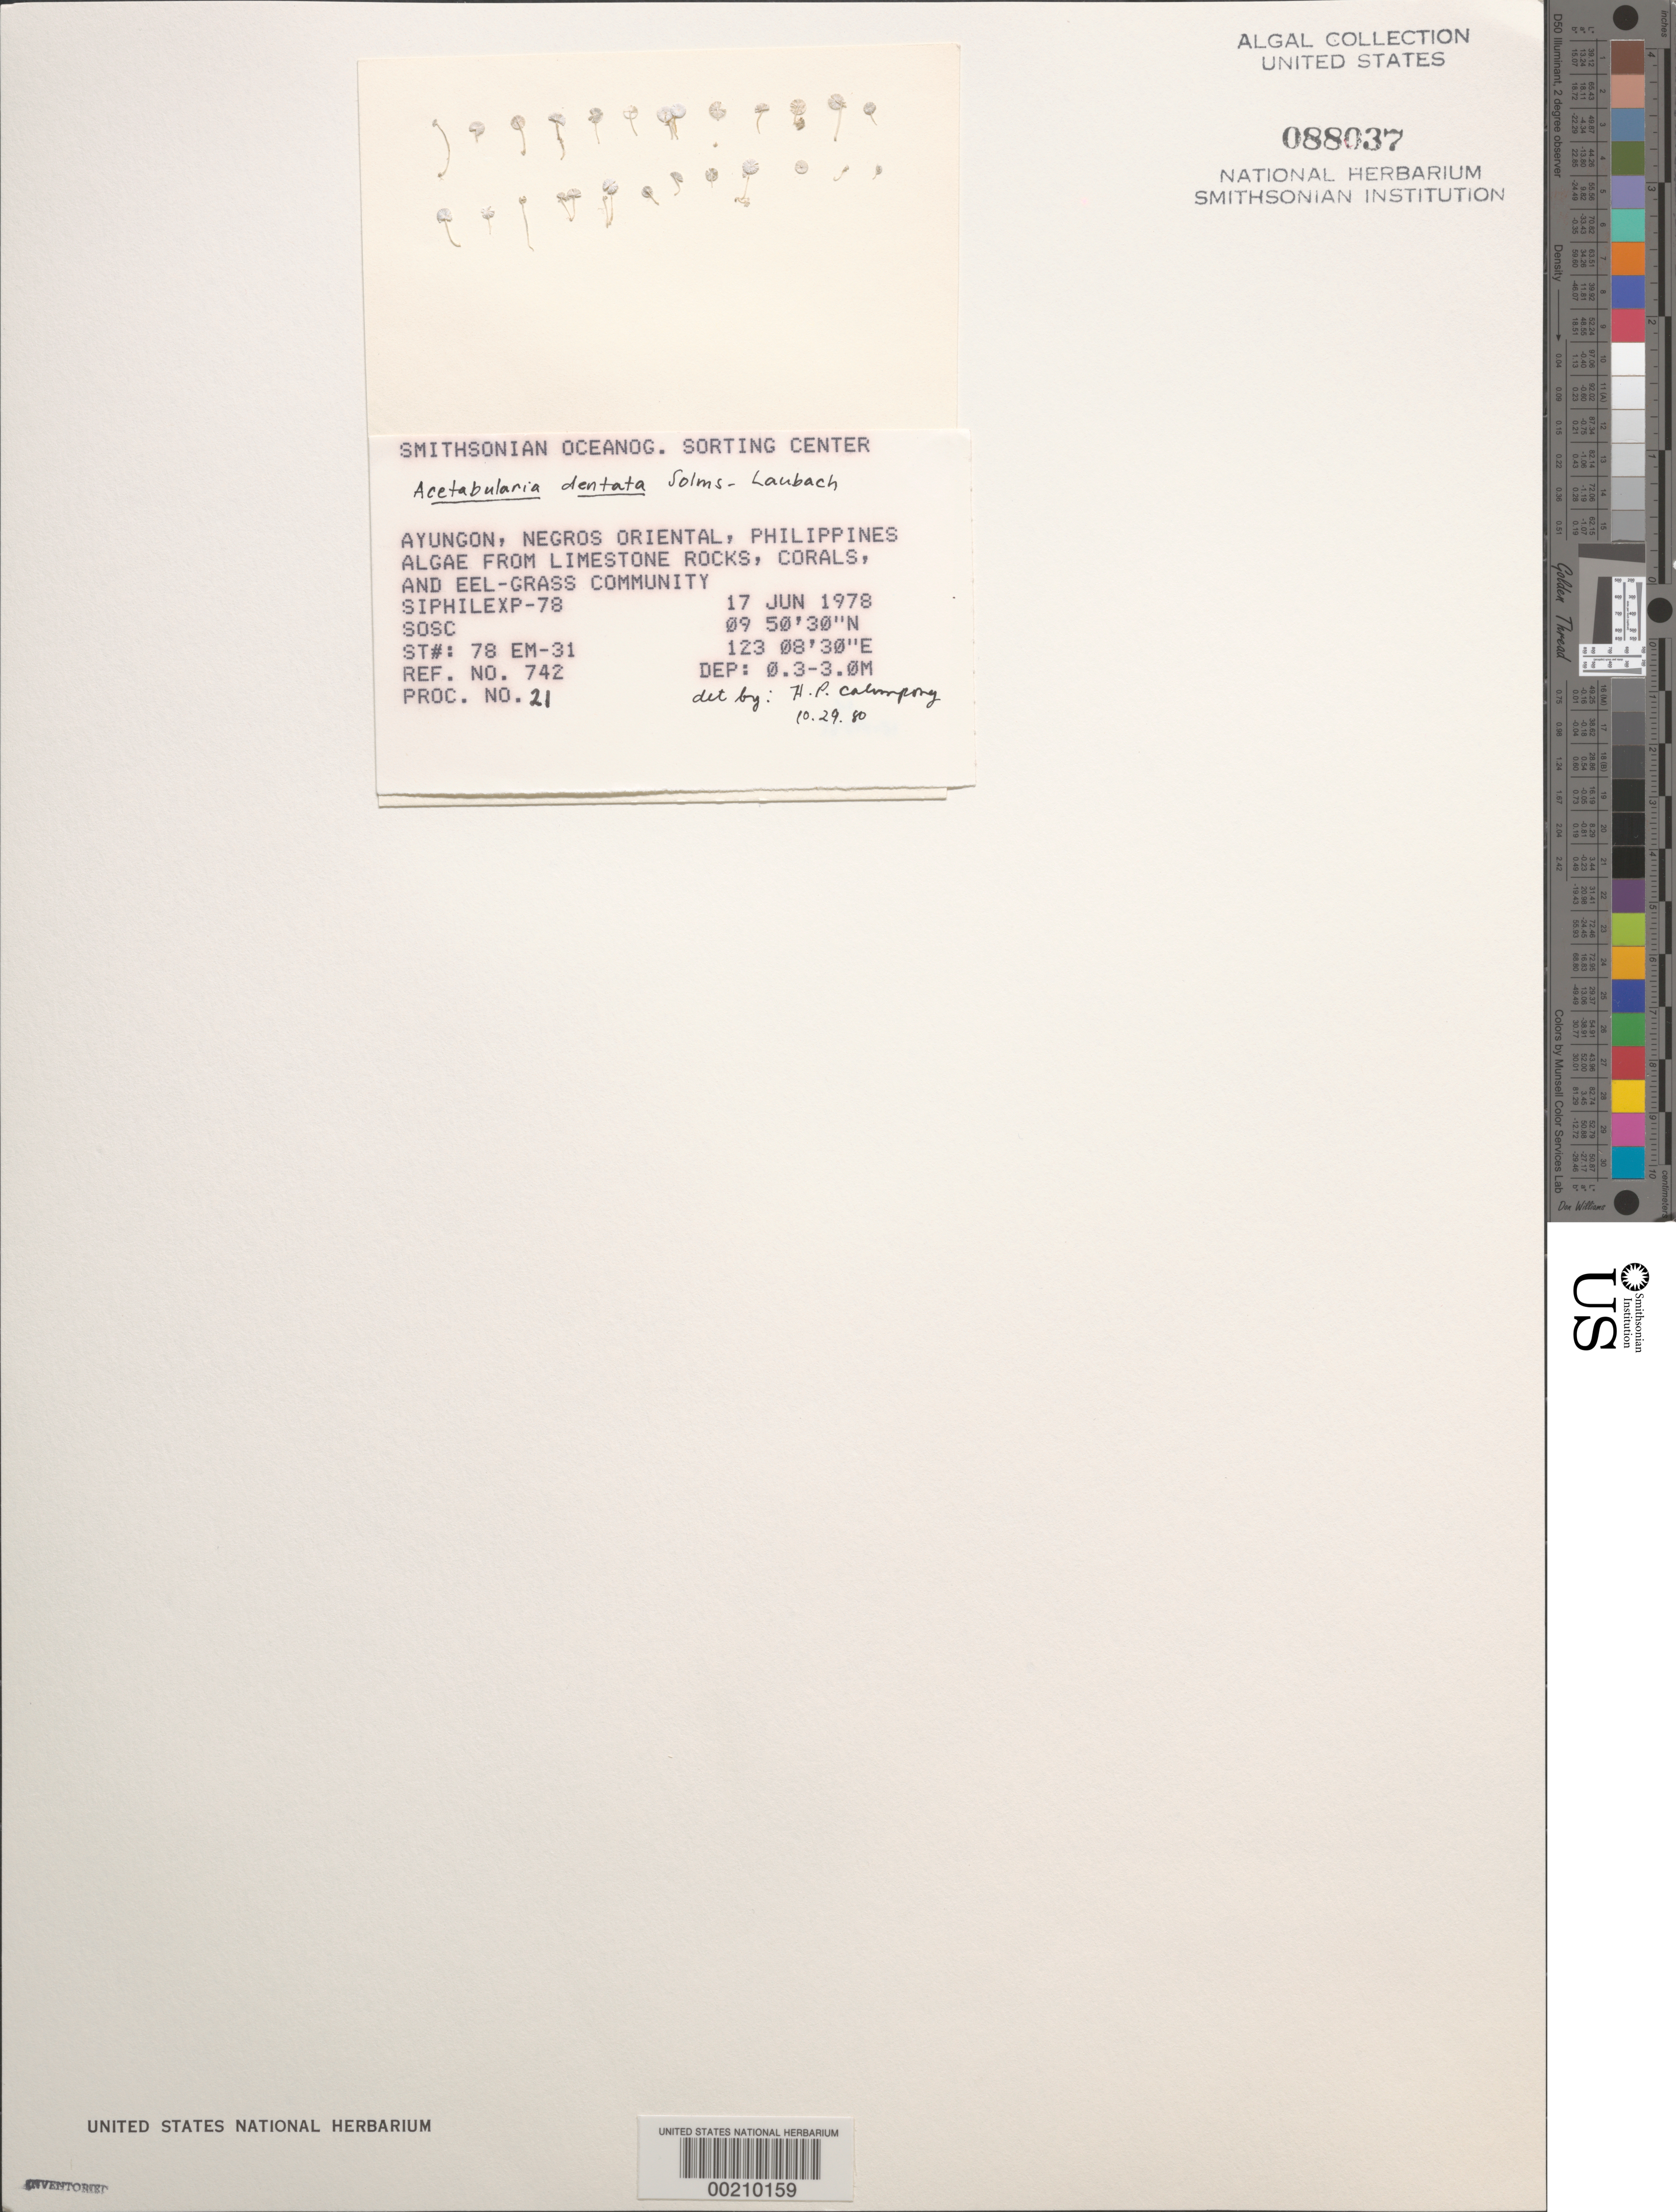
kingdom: Plantae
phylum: Chlorophyta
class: Ulvophyceae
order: Dasycladales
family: Polyphysaceae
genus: Acetabularia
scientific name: Acetabularia dentata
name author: Solms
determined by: Calumpong, H. P.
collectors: SOSC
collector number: Station 78 Em-31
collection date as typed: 17 Jun 1978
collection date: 1978-06-17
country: Philippines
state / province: Central Visayas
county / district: Negros Oriental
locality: Ayungon, negros oriental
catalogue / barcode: US 88037